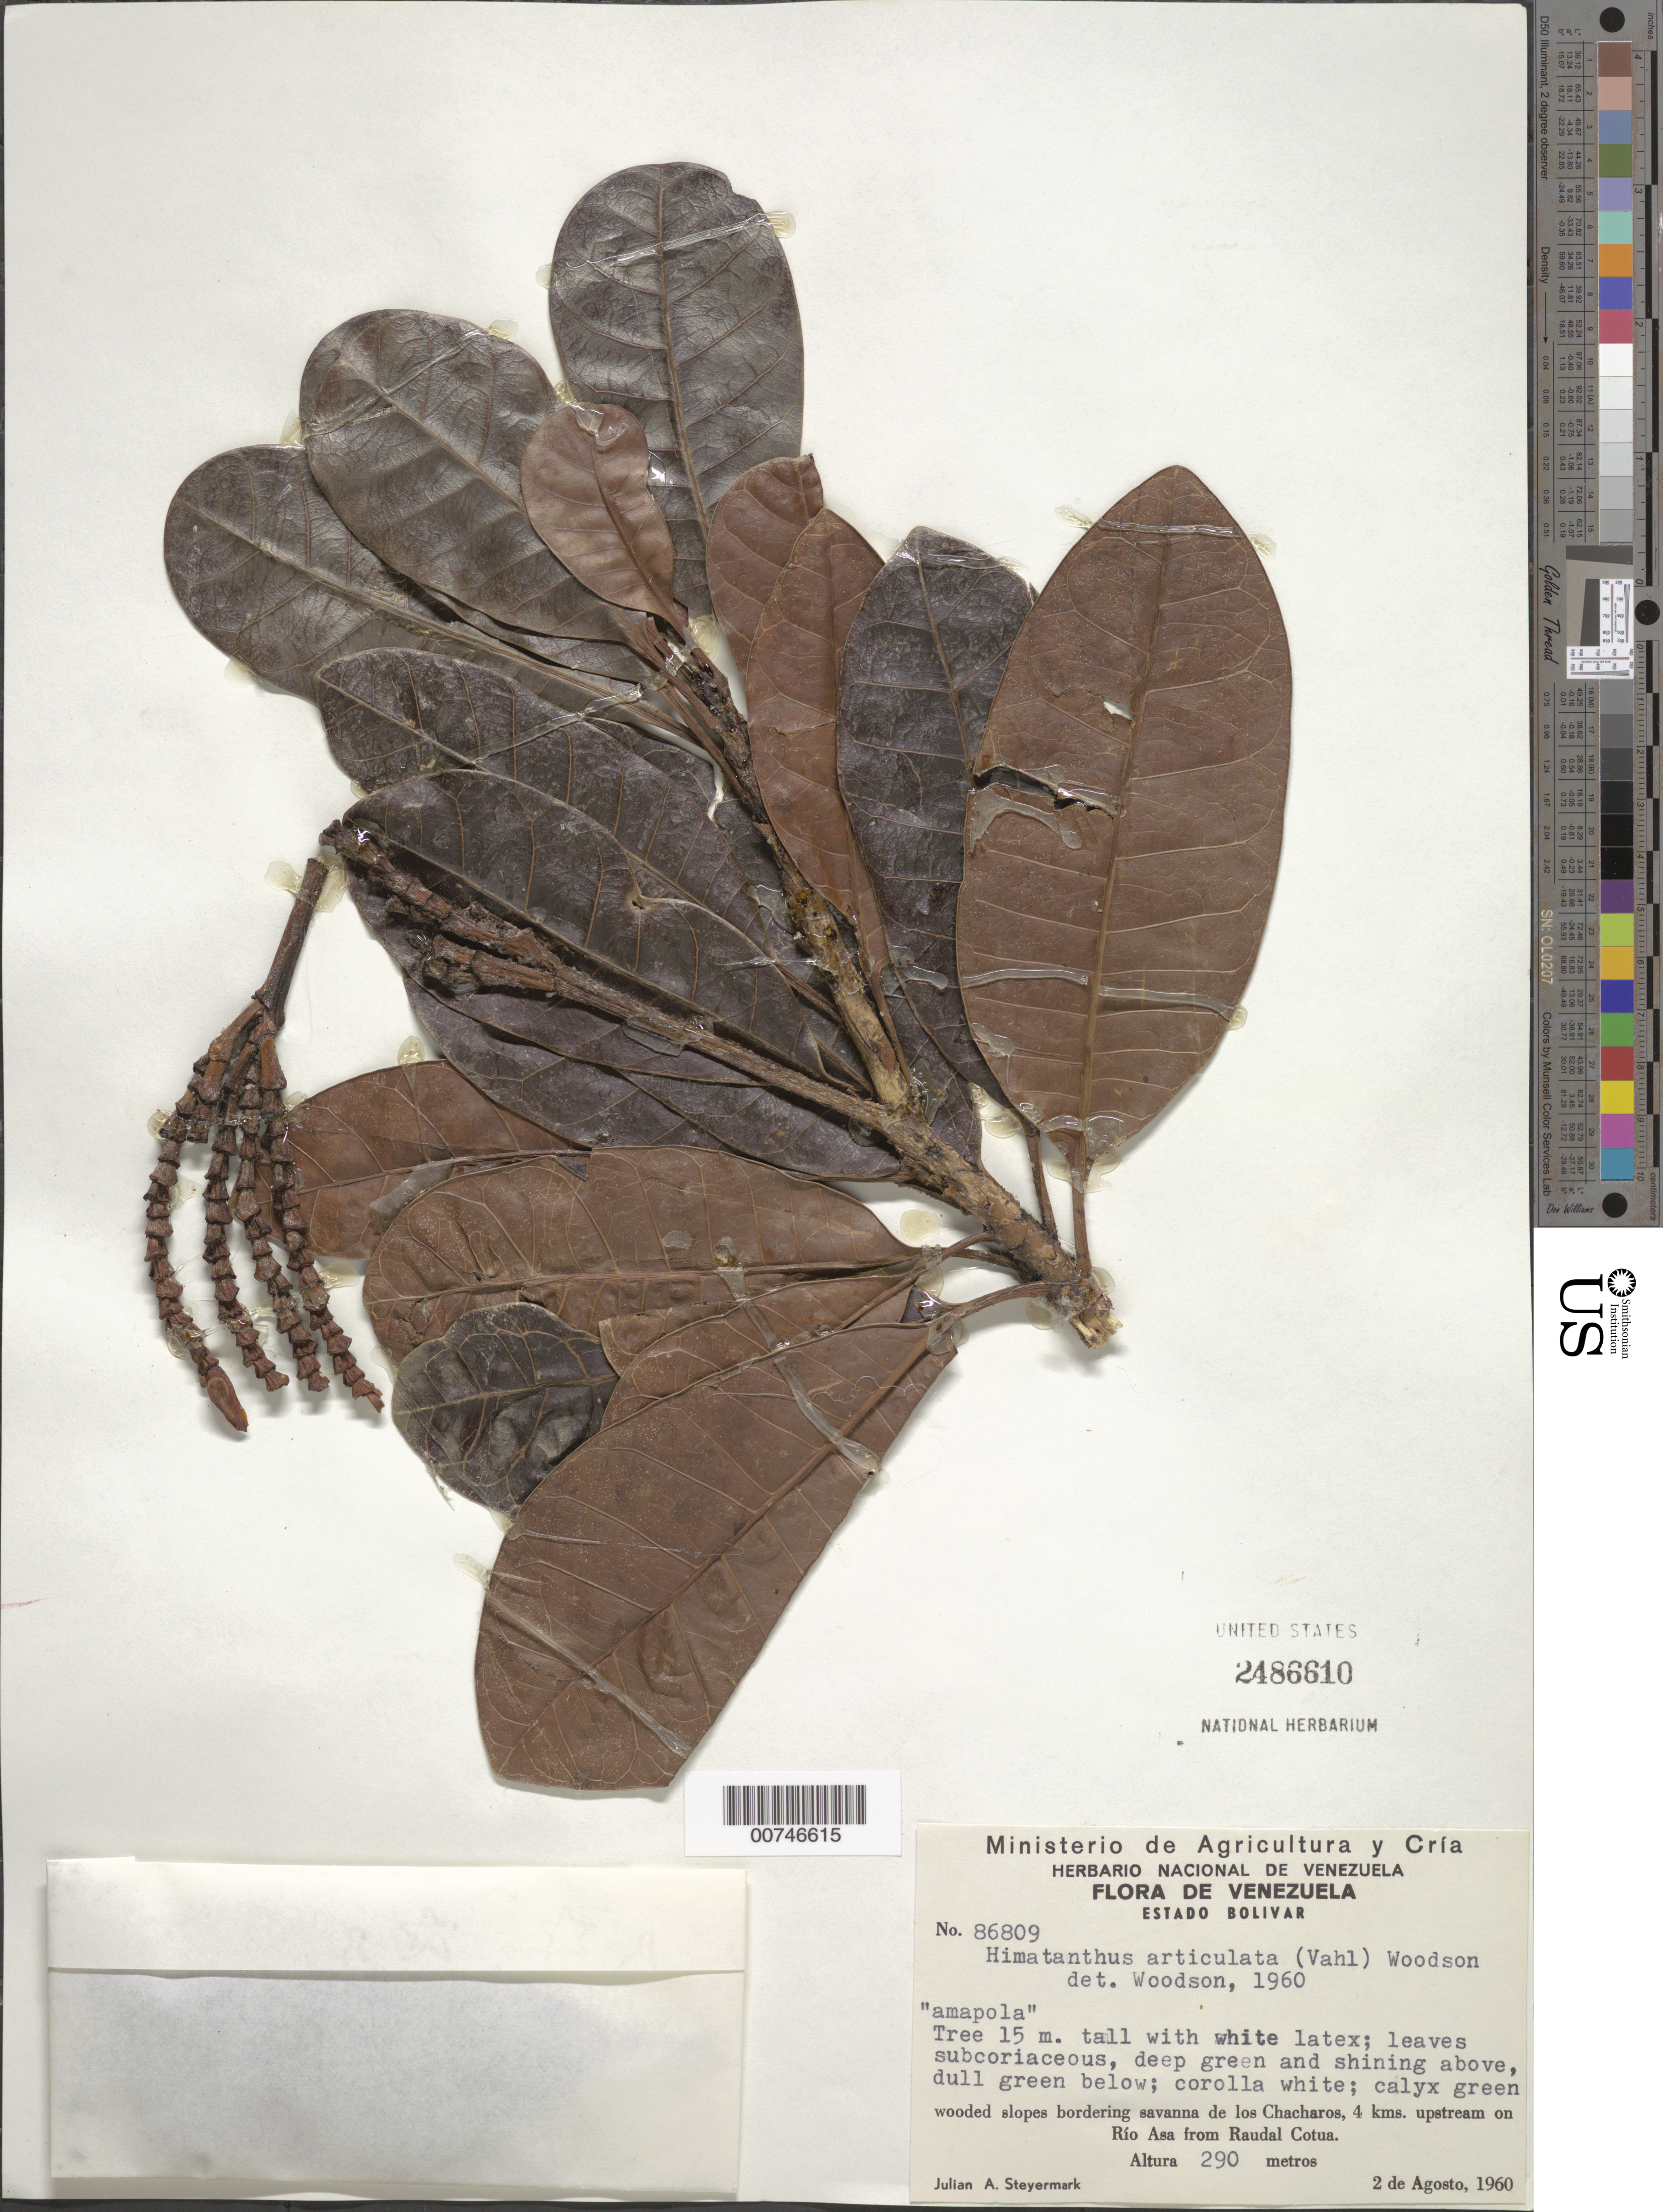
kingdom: Plantae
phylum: Tracheophyta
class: Magnoliopsida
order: Gentianales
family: Apocynaceae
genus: Himatanthus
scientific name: Himatanthus articulatus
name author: (Vahl) Woodson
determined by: Woodson, --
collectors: J. Steyermark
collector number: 86809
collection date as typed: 2-Aug-60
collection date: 1960-08-02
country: Venezuela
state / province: Bolívar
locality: Los Chacharos, 4 km upstream on Río Asa from Raudal Cotua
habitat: Wooded slopes bordering savanna de los Chacharos.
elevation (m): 290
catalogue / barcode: US 2486610